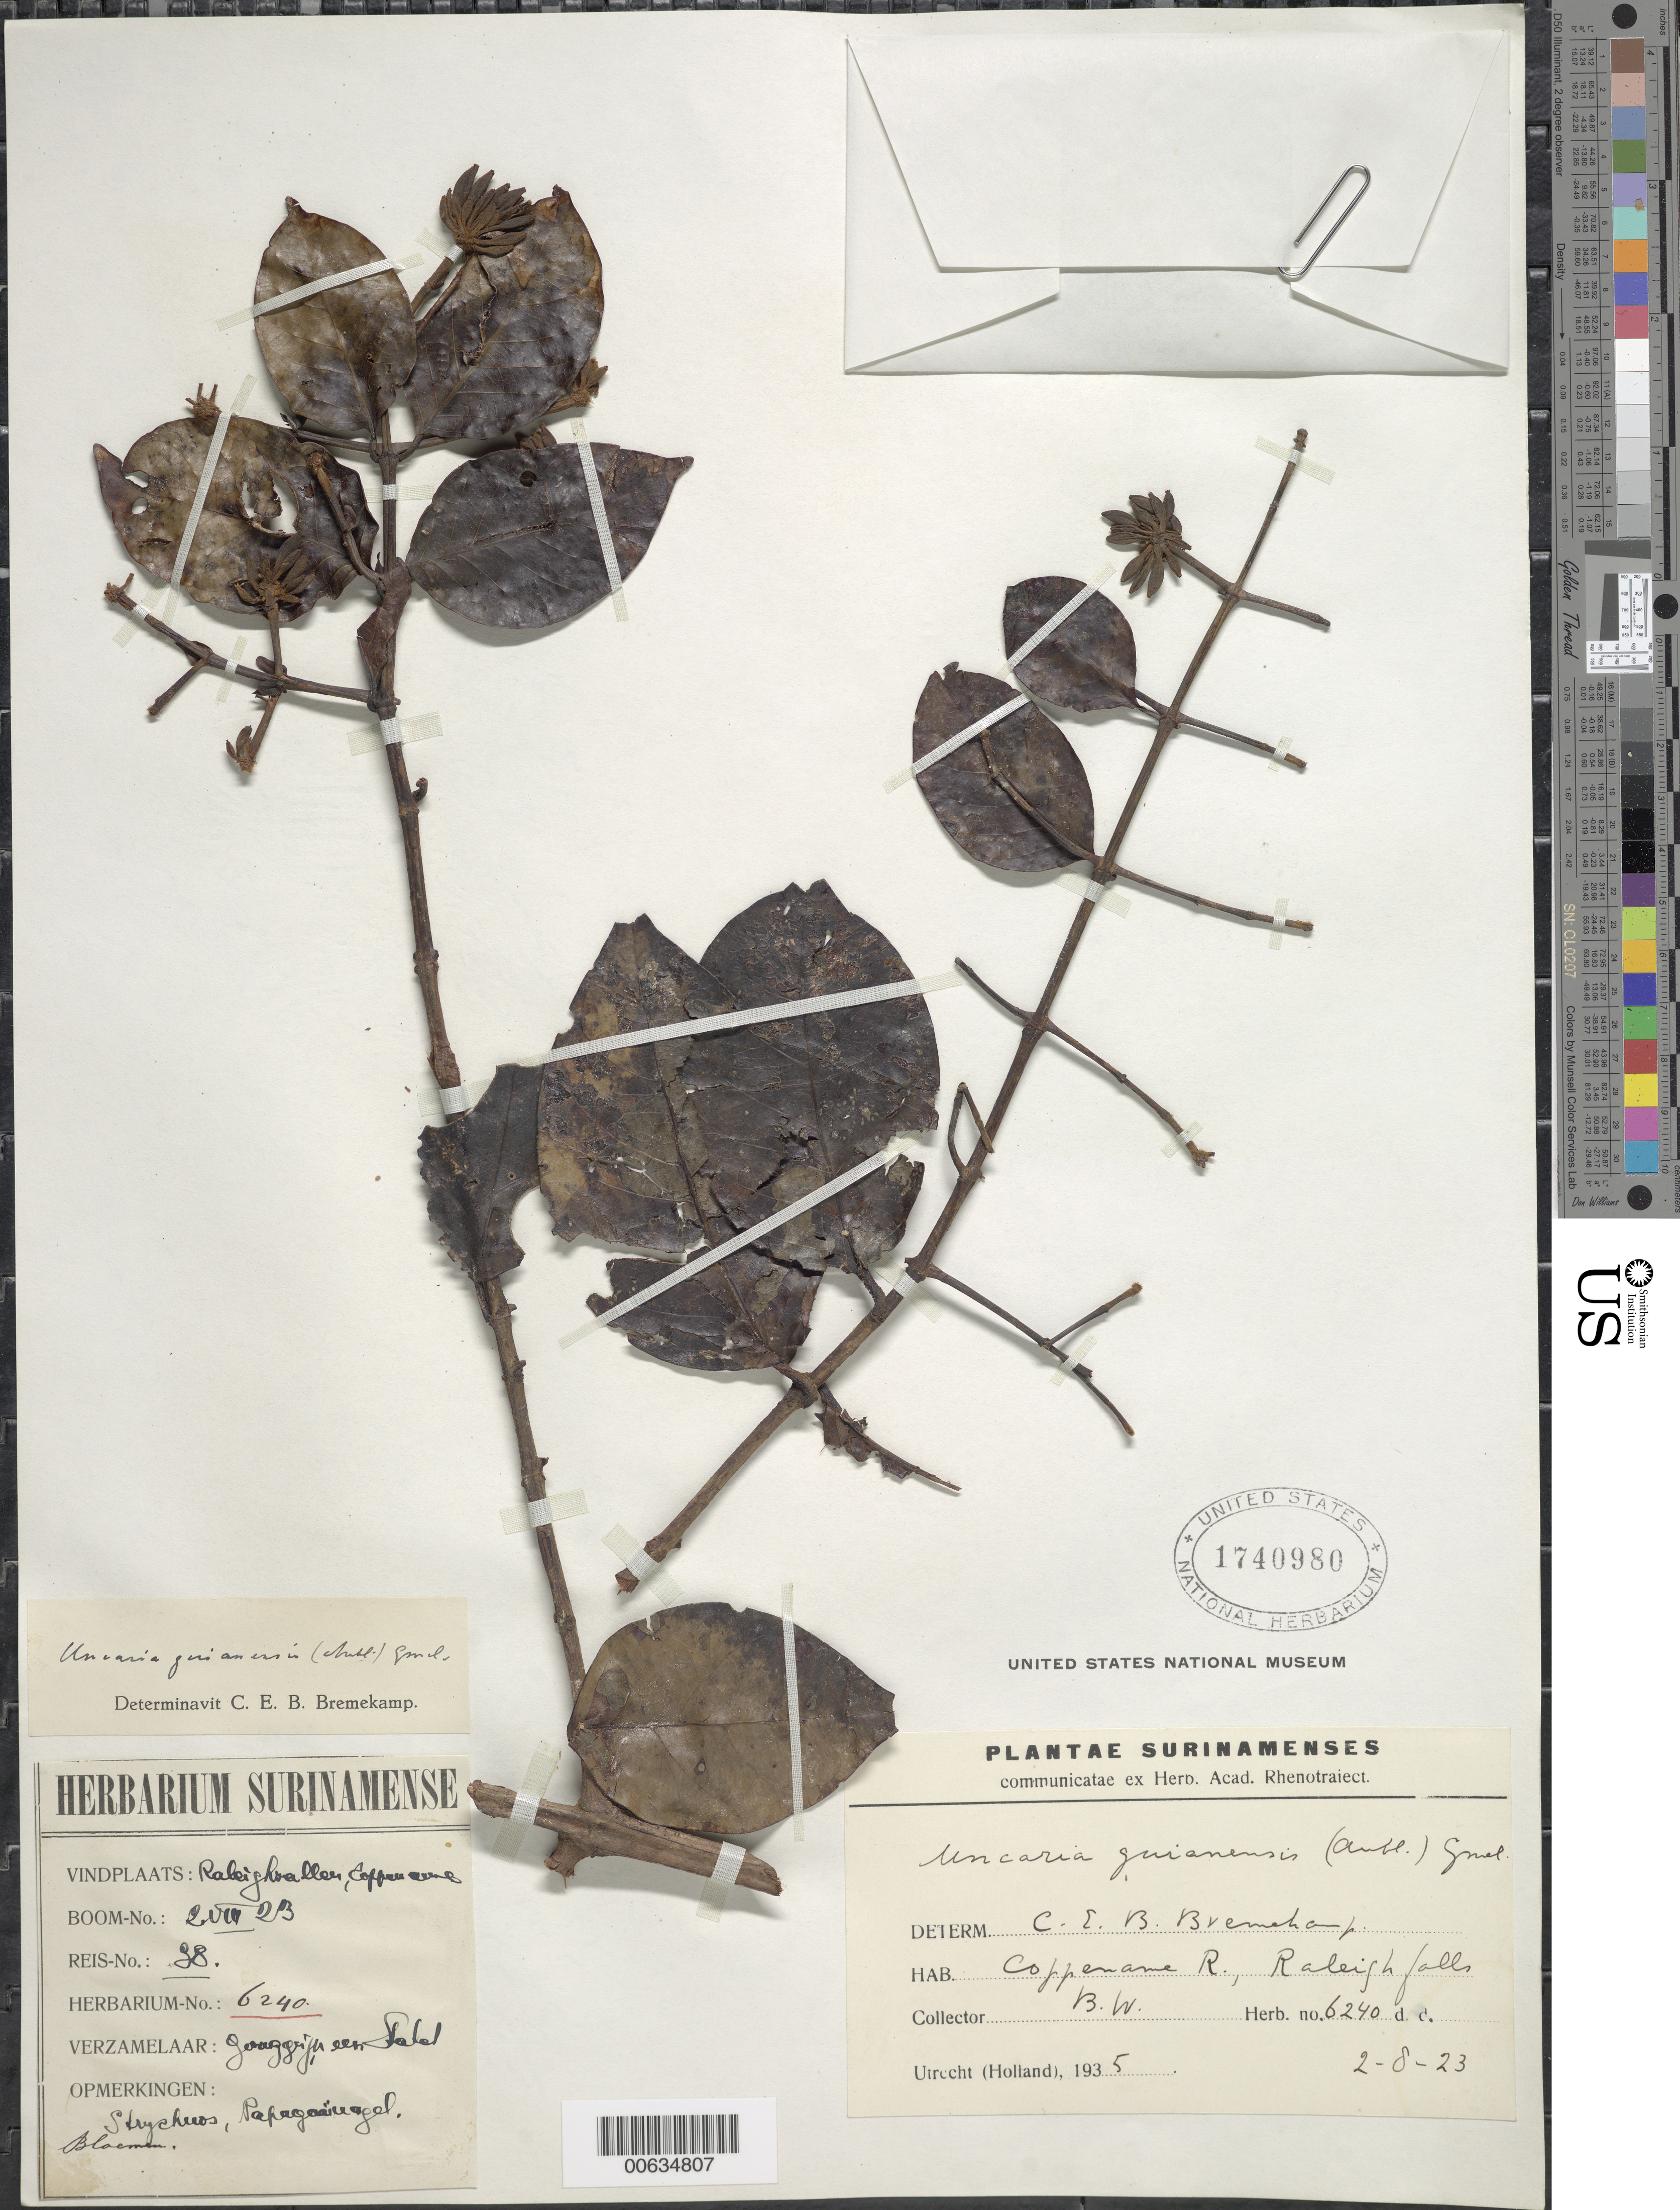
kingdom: Plantae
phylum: Tracheophyta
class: Magnoliopsida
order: Gentianales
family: Rubiaceae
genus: Uncaria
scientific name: Uncaria guianensis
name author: (Aubl.) J.F. Gmel.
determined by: Bremekamp, C. E. B.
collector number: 6240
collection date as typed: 2-Aug-23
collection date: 1923-08-02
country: Suriname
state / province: Saramacca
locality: Coppename R., near Raleigh Falls, Voltzberg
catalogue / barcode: US 1740980